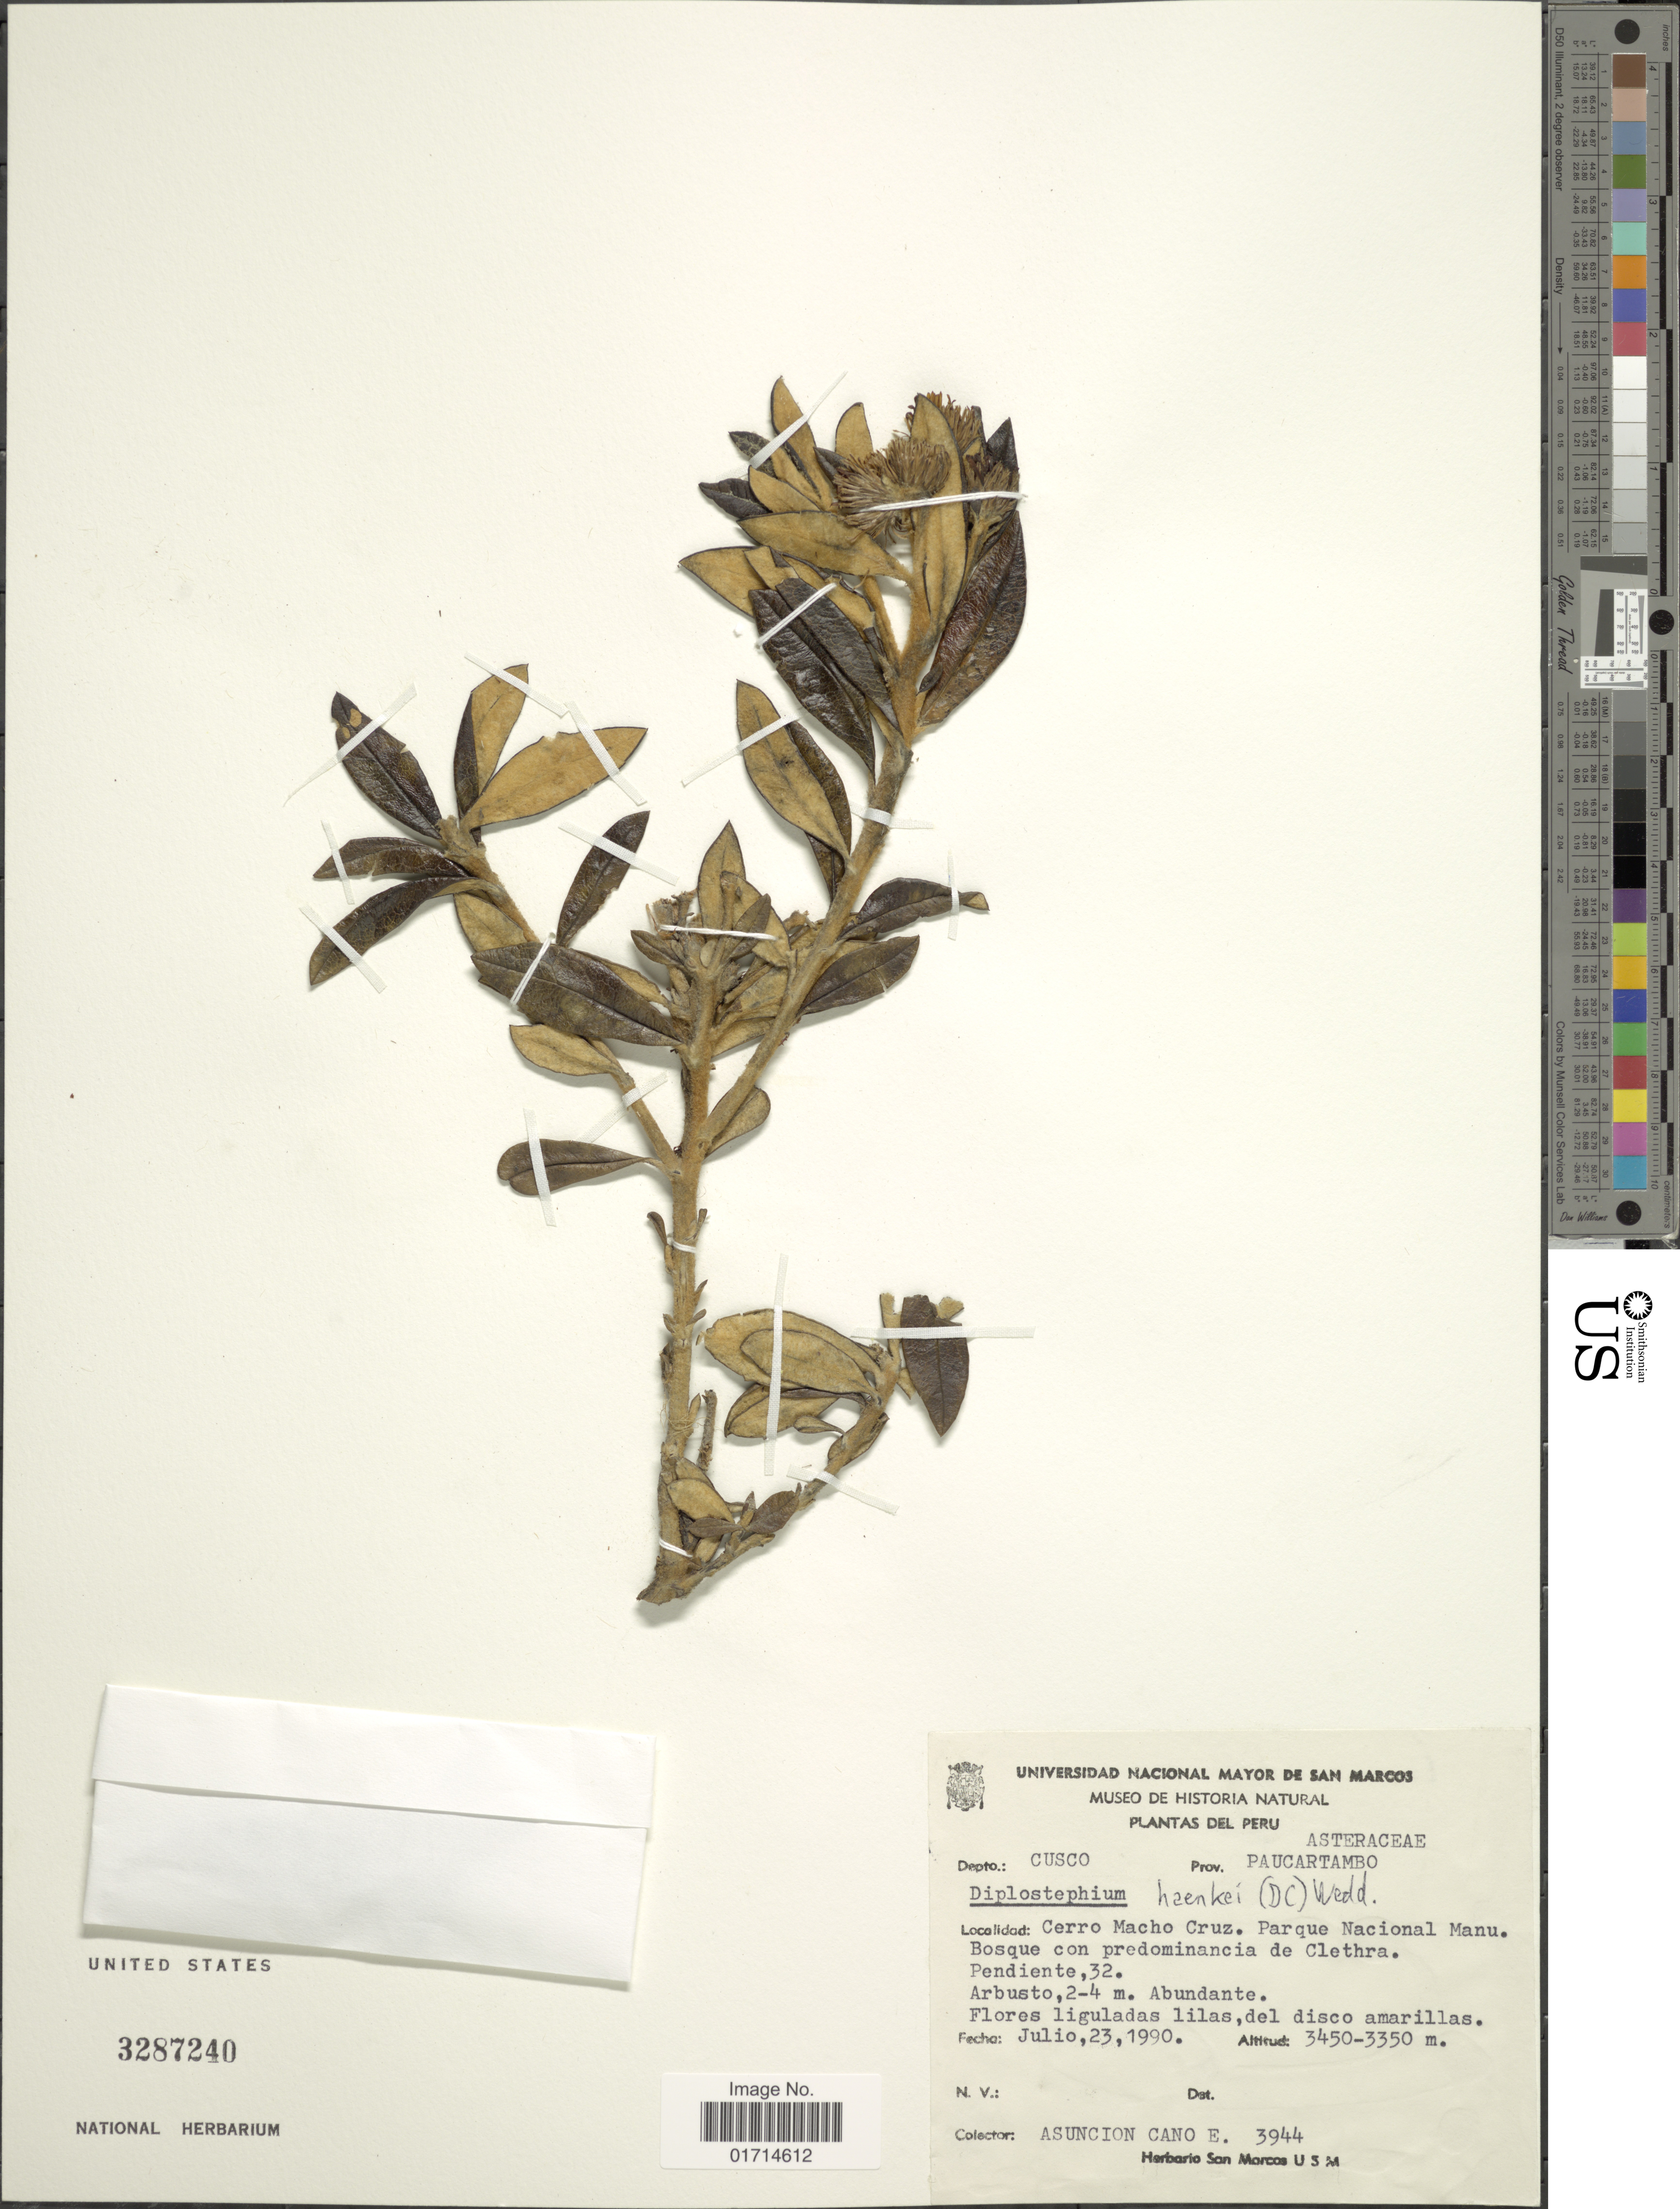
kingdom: Plantae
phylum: Tracheophyta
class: Magnoliopsida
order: Asterales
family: Asteraceae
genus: Diplostephium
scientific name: Diplostephium haenkei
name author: (DC.) Wedd.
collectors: A. Cano E.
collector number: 3944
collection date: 1990-07-23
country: Peru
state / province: Cusco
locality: Prov. Paucartambo, Cerro Macho Cruz, Parque Nacional Manu, bosque con predominancia de Clethra, Pendiente, 32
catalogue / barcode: US 3287240